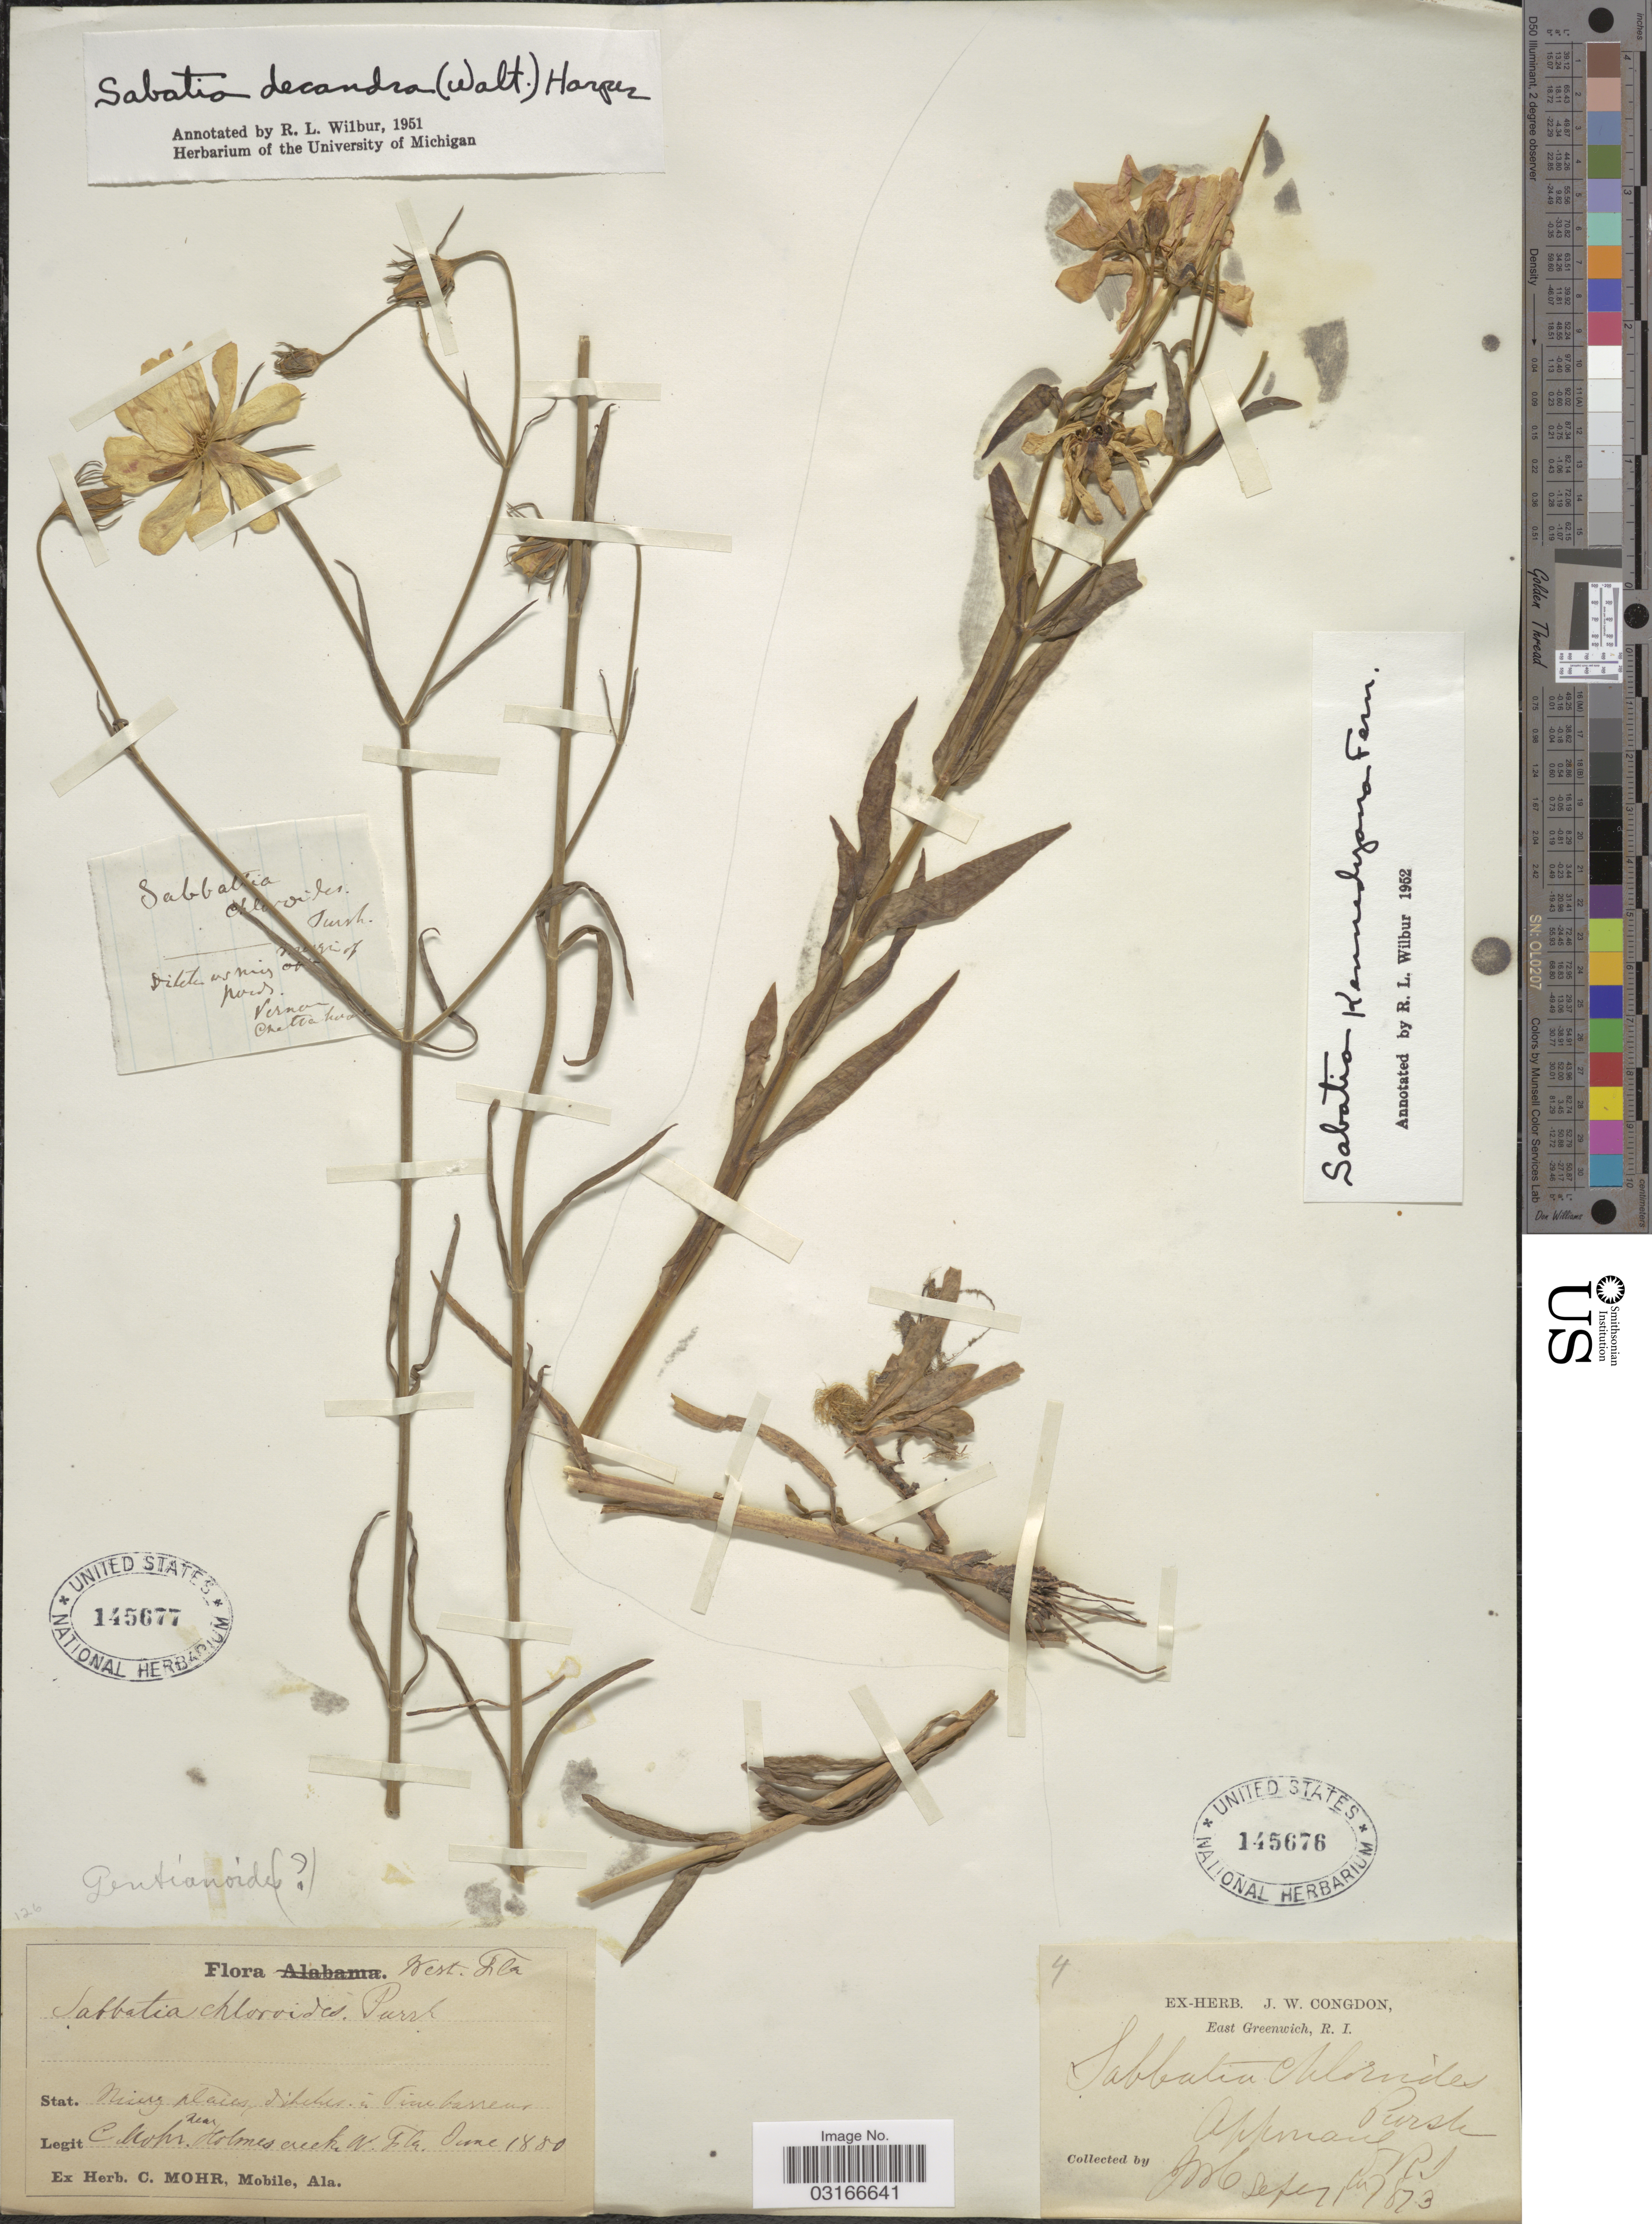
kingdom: Plantae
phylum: Tracheophyta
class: Magnoliopsida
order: Gentianales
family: Gentianaceae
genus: Sabatia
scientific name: Sabatia kennedyana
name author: Fernald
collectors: J. W. Congdon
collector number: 4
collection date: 1873-09-01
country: United States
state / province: Rhode Island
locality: East Greenwich, Apponaug, R.I.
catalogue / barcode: US 145676-2